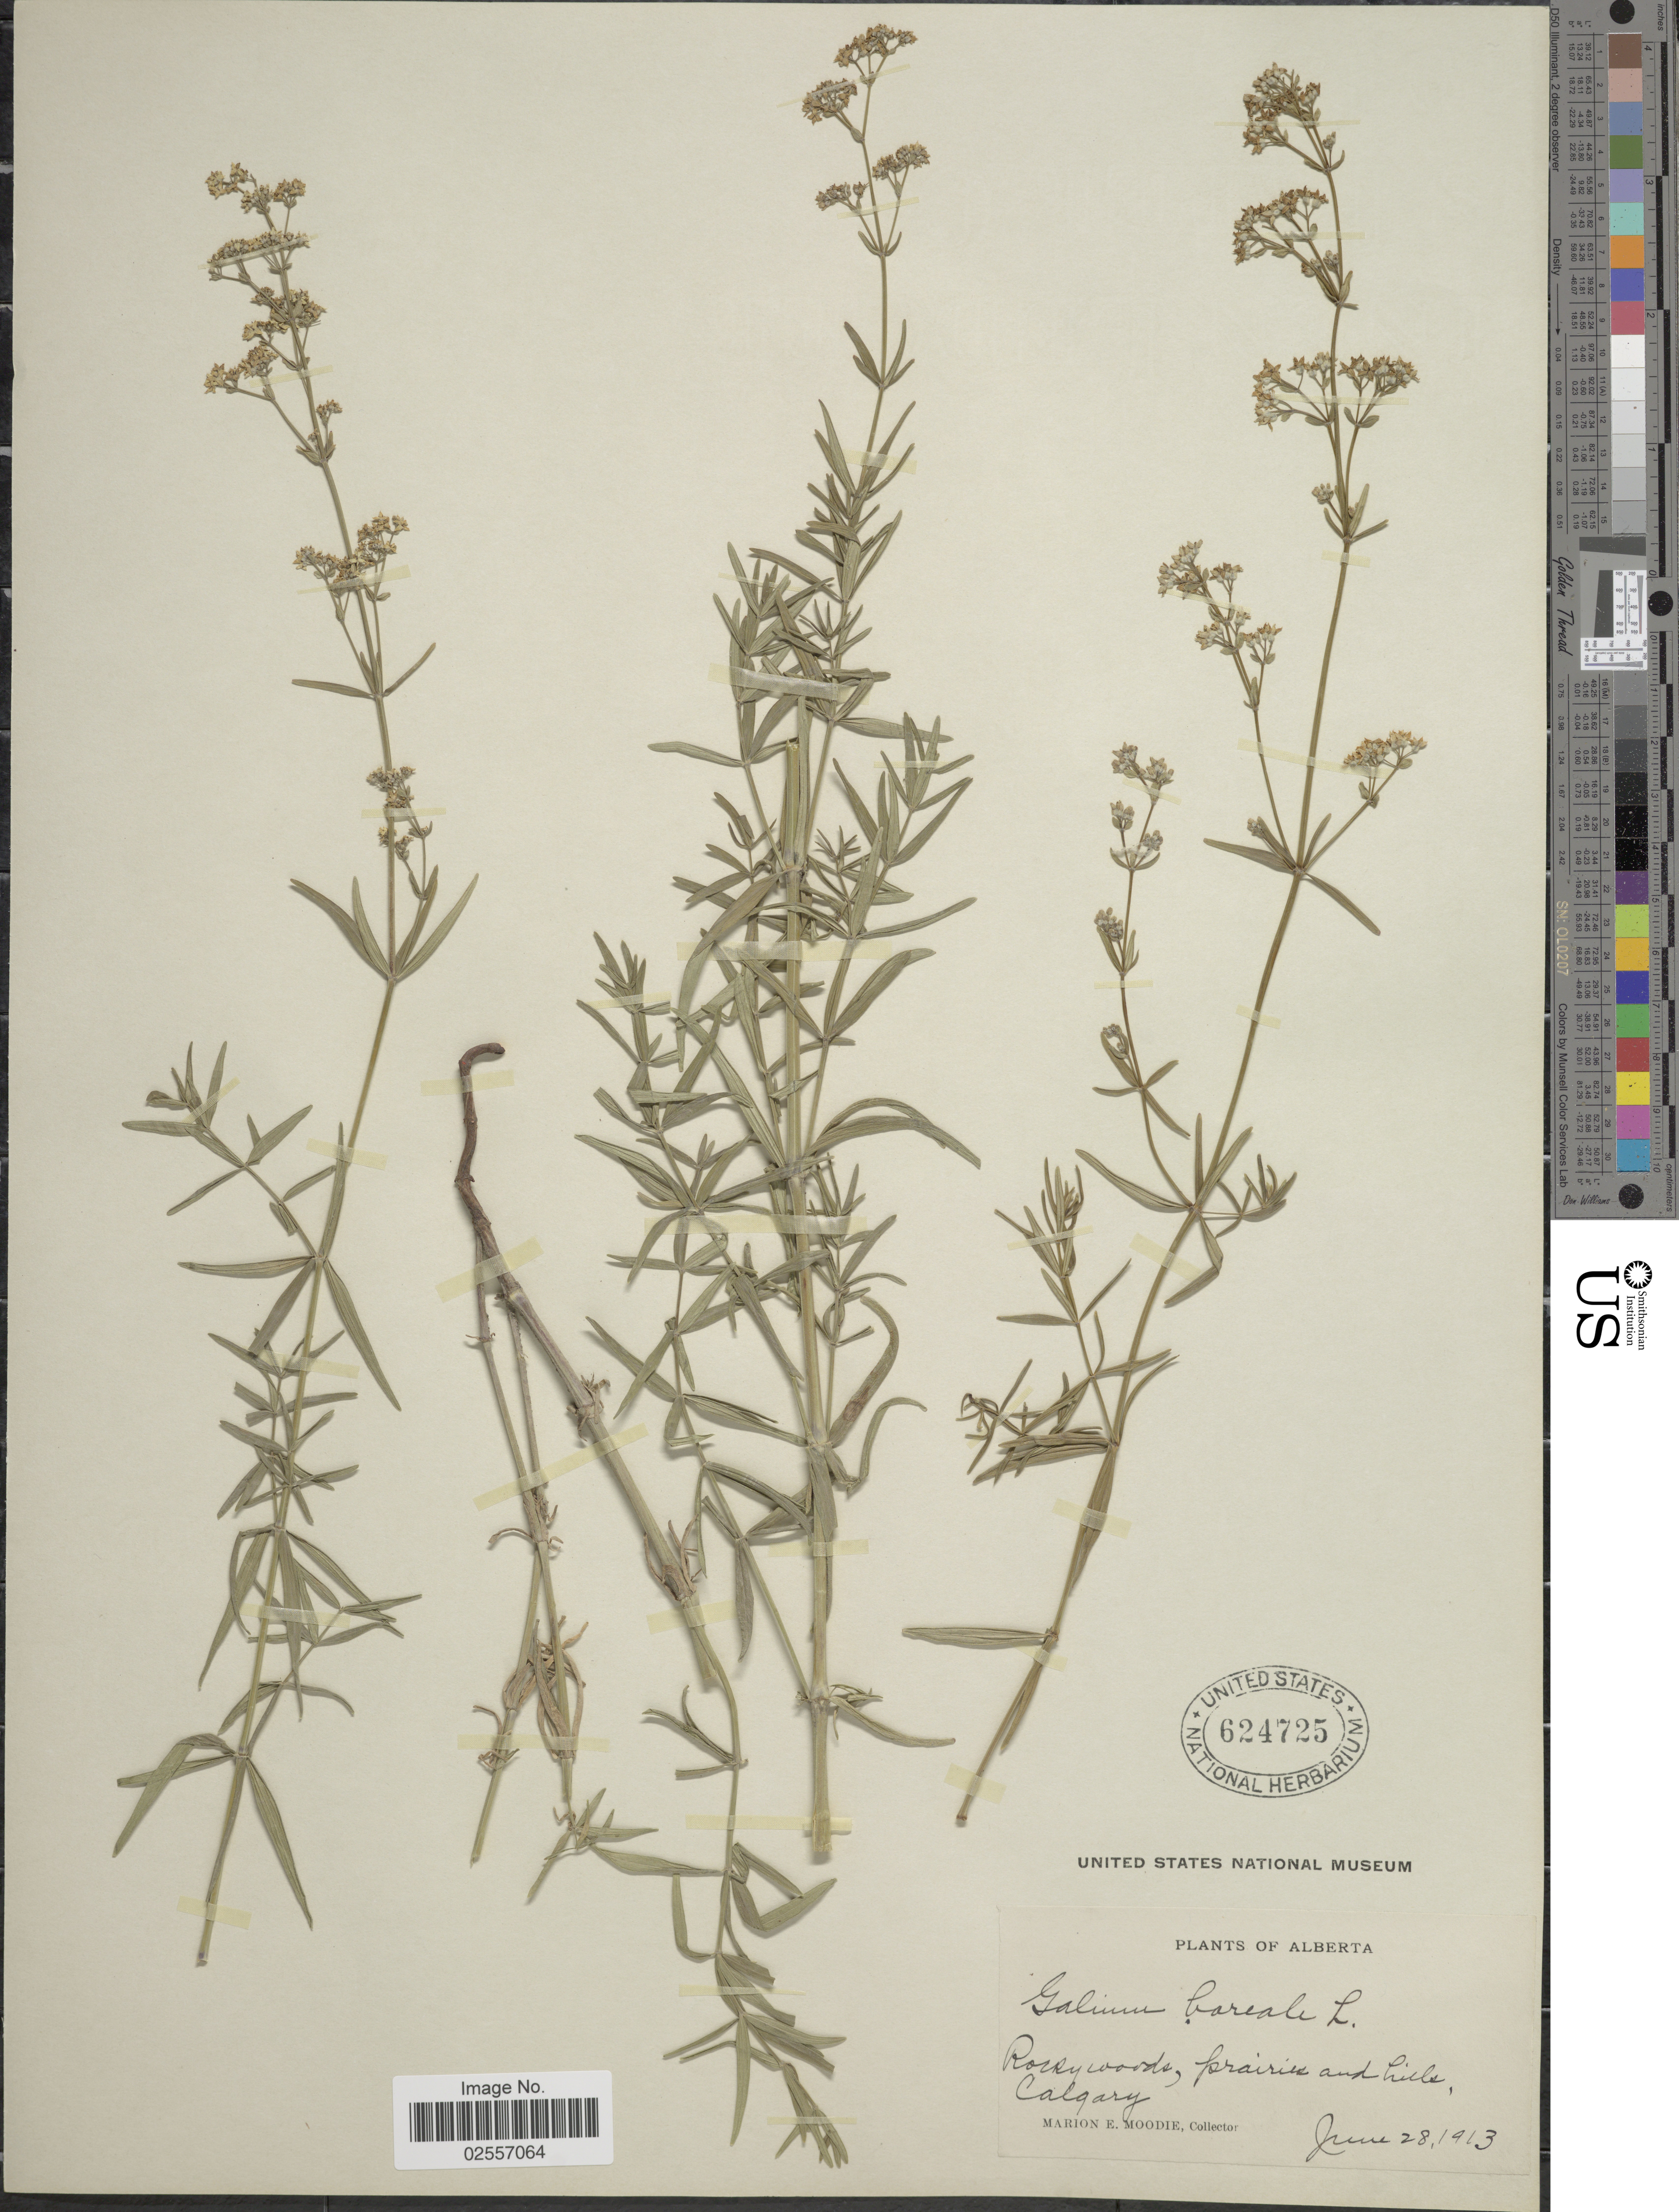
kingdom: Plantae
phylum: Tracheophyta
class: Magnoliopsida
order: Gentianales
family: Rubiaceae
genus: Galium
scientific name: Galium boreale L.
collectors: M. E. Moodie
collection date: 1913-06-28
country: Canada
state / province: Alberta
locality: Calgary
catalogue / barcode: US 624725